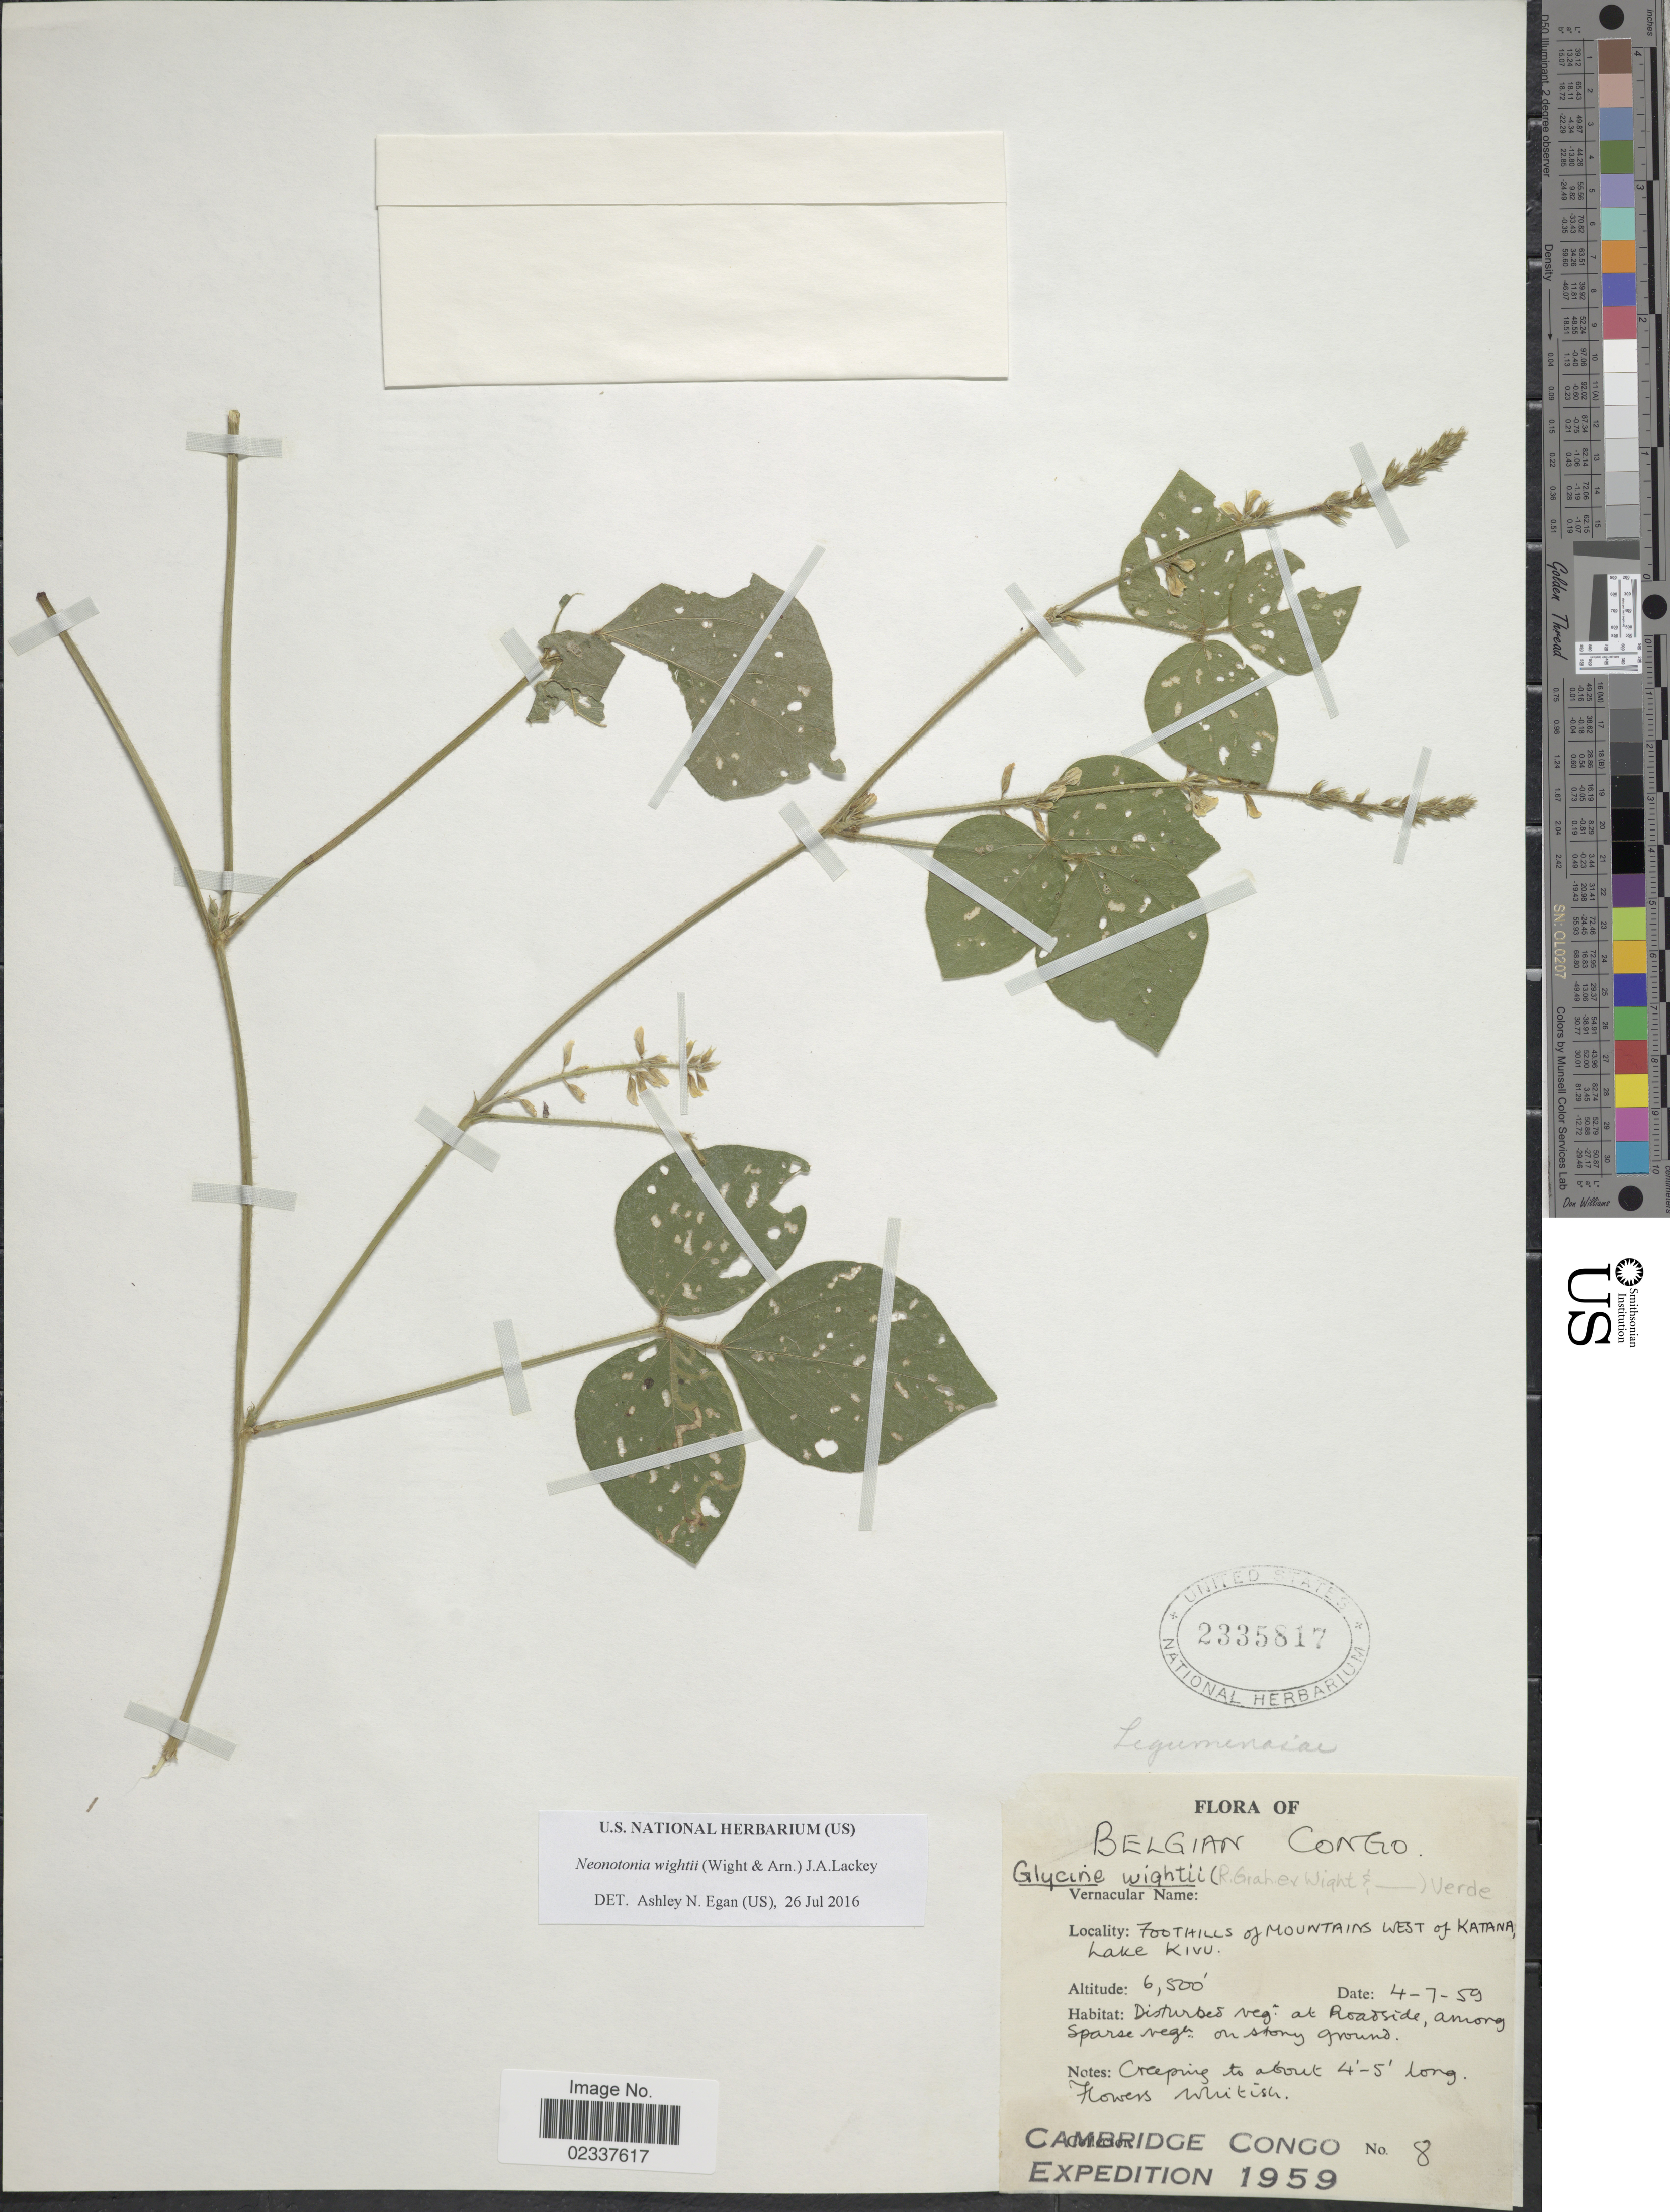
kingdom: Plantae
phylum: Tracheophyta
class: Magnoliopsida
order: Fabales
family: Fabaceae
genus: Neonotonia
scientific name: Neonotonia wightii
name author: (Arn.) J.A. Lackey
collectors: Cambridge Congo Expedition 1959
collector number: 8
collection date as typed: Transcribed d/m/y: 4/7/59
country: Congo, Democratic Republic of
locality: Belgian Congo, Foothills of mountains West of Katana, Lake KIVU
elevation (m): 1981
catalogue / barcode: US 2335817